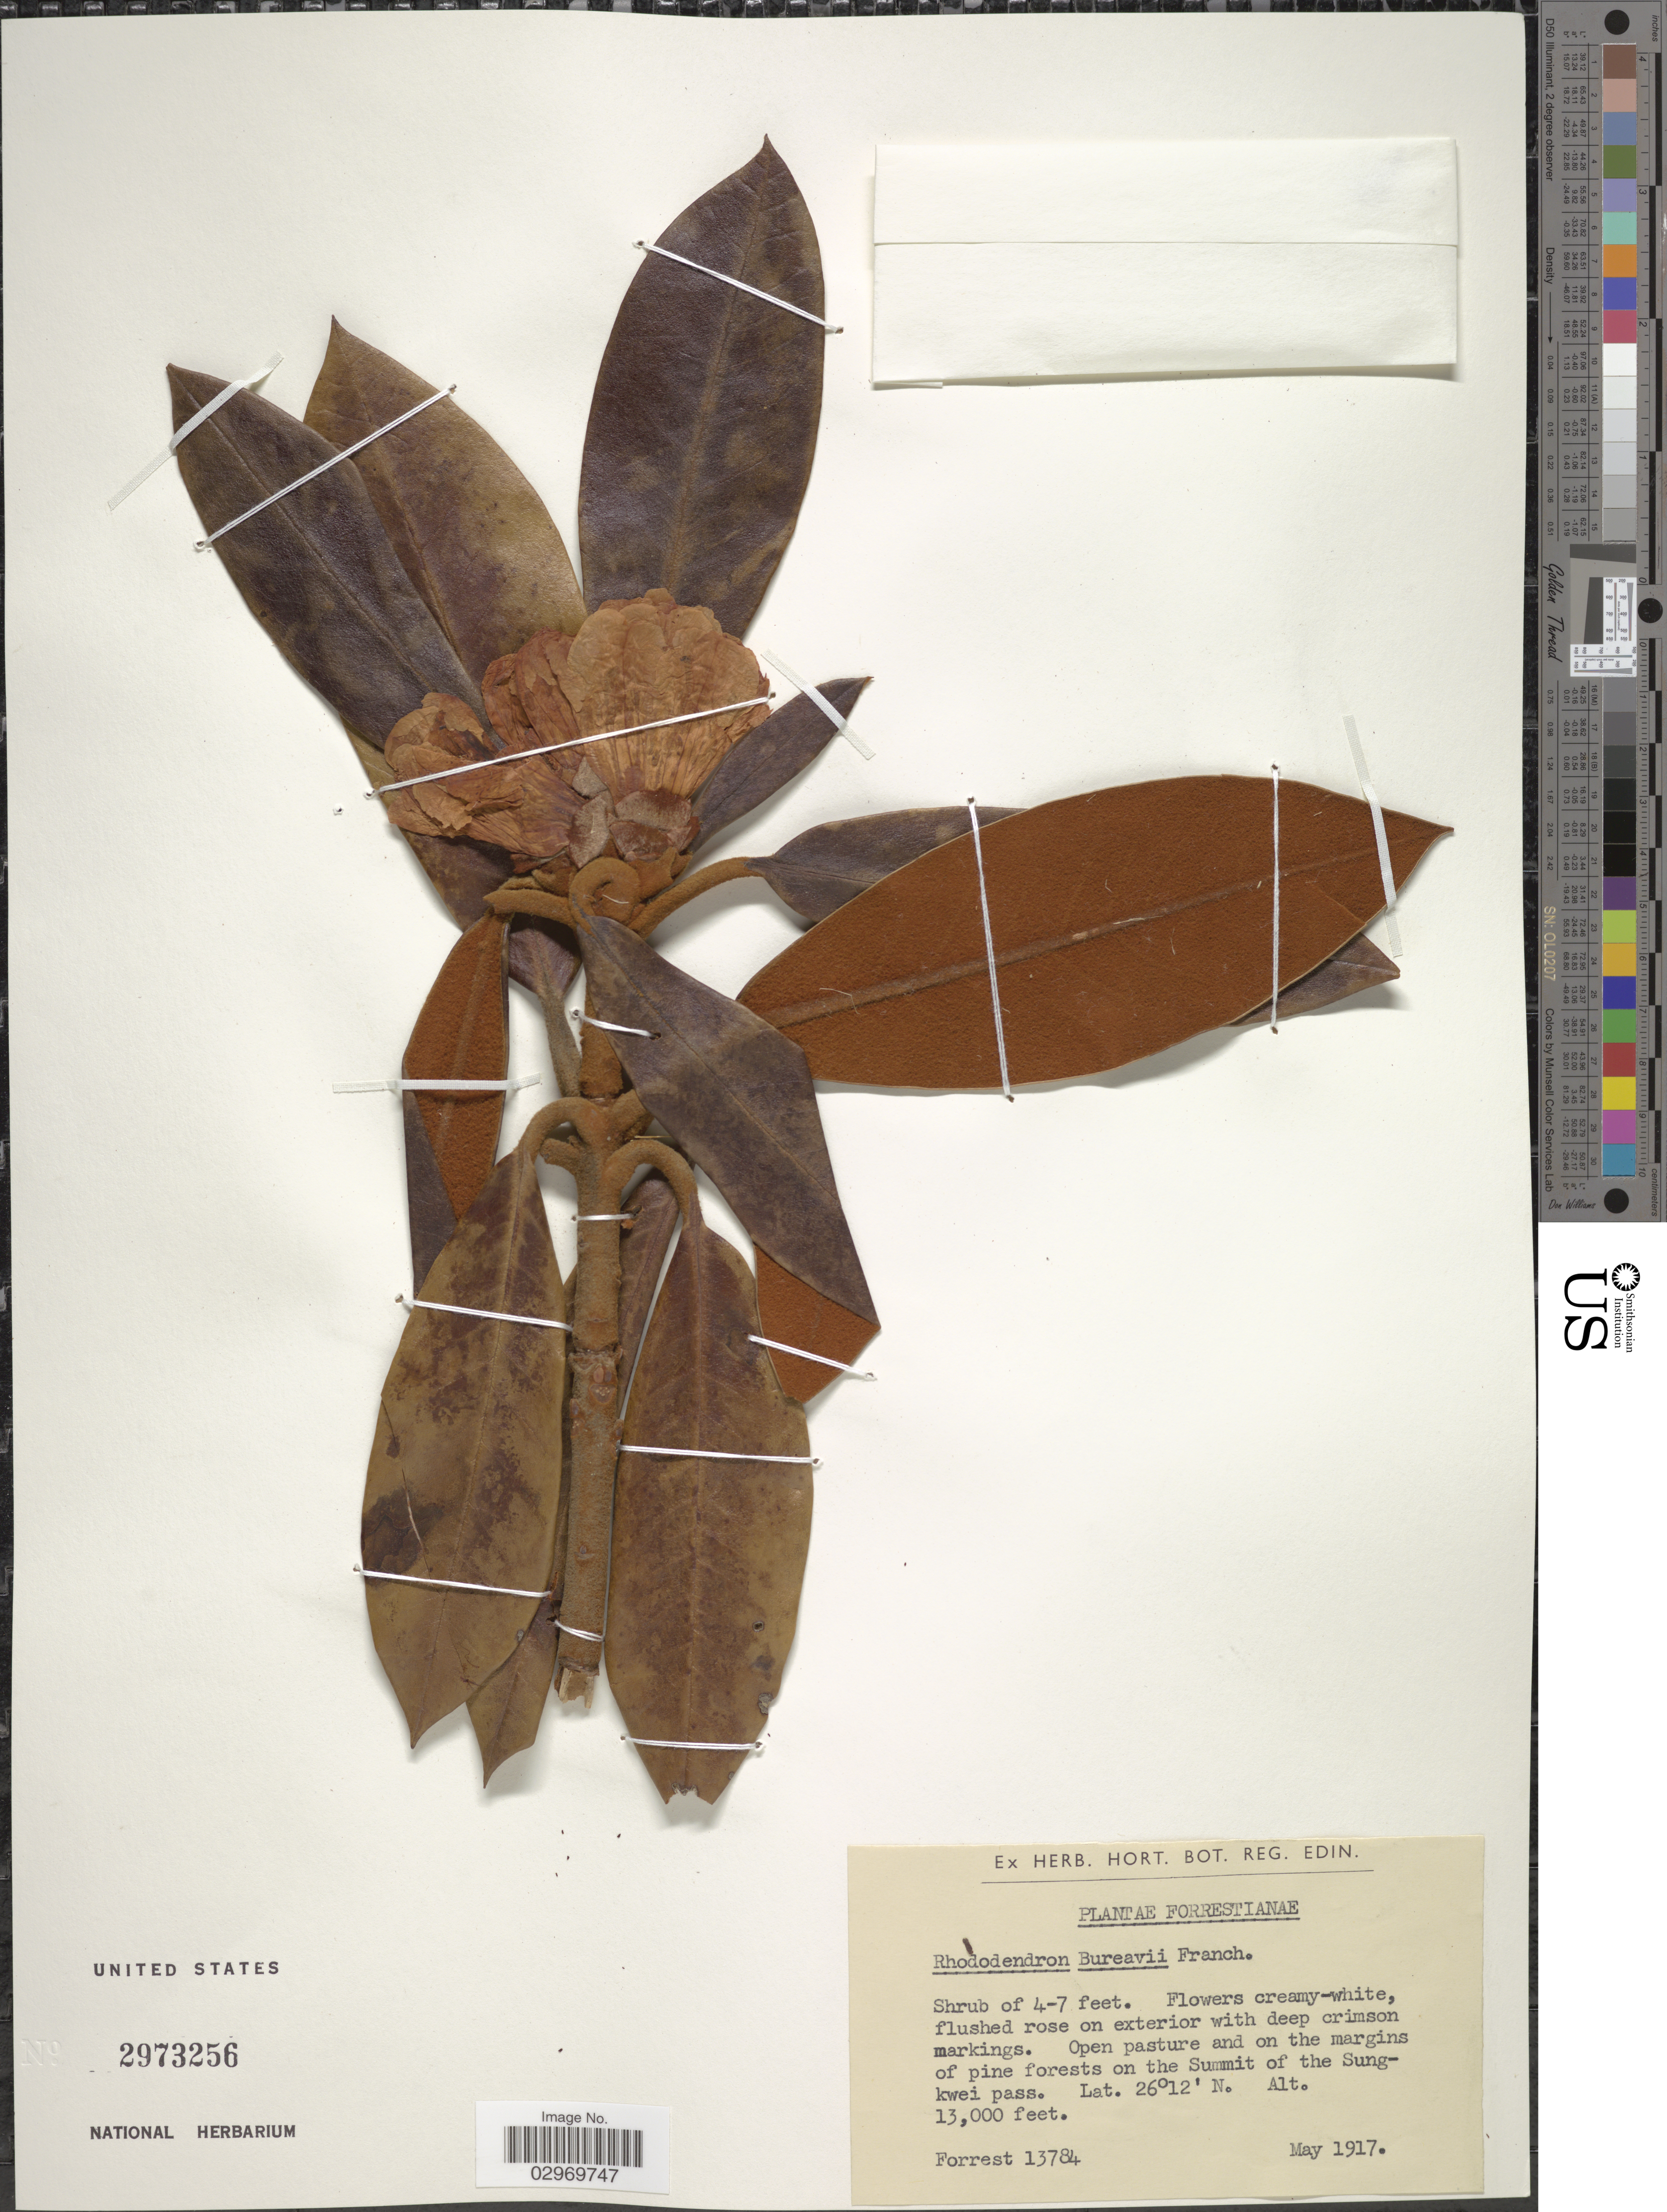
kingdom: Plantae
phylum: Tracheophyta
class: Magnoliopsida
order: Ericales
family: Ericaceae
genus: Rhododendron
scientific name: Rhododendron bureavii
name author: Franch.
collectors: -. Forrest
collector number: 13784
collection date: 1917-05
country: China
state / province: Yunnan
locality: On the Summit of the Sung-kwei pass.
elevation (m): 3962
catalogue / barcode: US 2973256